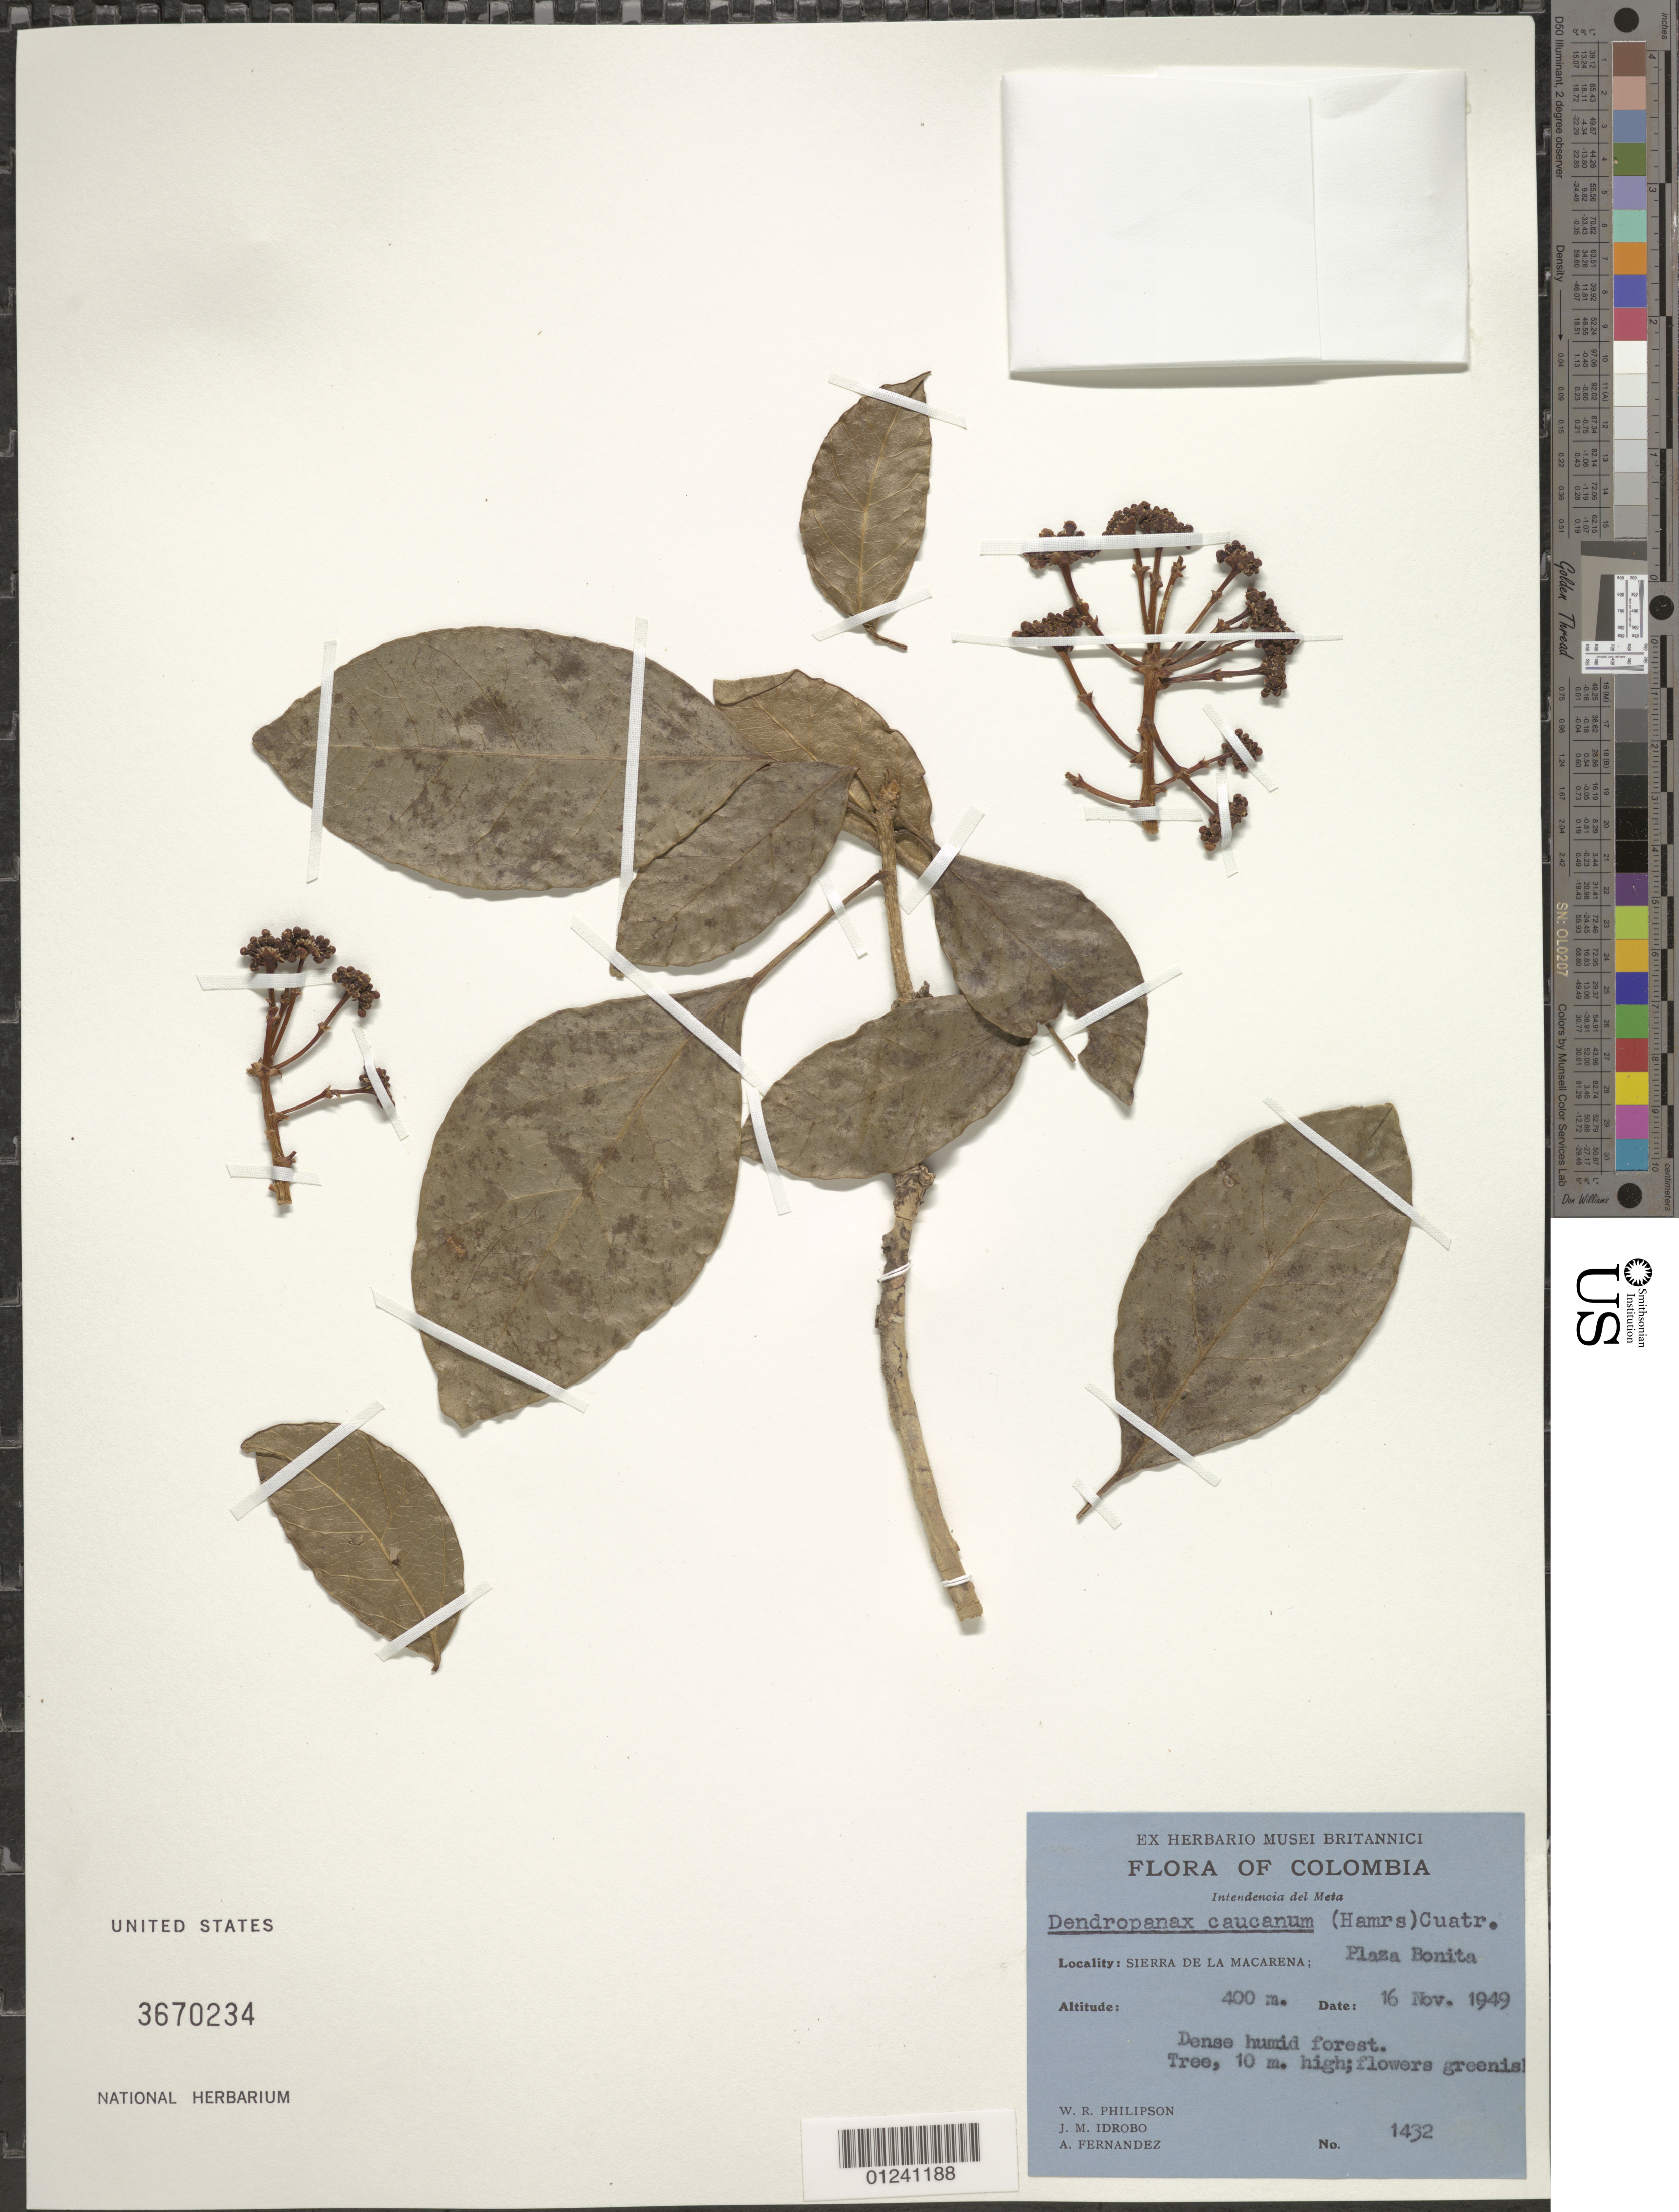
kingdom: Plantae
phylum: Tracheophyta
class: Magnoliopsida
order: Apiales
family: Araliaceae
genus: Dendropanax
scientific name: Dendropanax caucanus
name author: (Harms) Harms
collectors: W. R. Philipson, J. M. Idrobo & Á. Fernández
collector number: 1432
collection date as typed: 16 Nov 1949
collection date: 1949-11-16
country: Colombia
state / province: Meta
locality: Sierra de la Macarena: Plaza Bonita.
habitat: Dense humid forest.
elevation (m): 400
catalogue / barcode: US 3670234